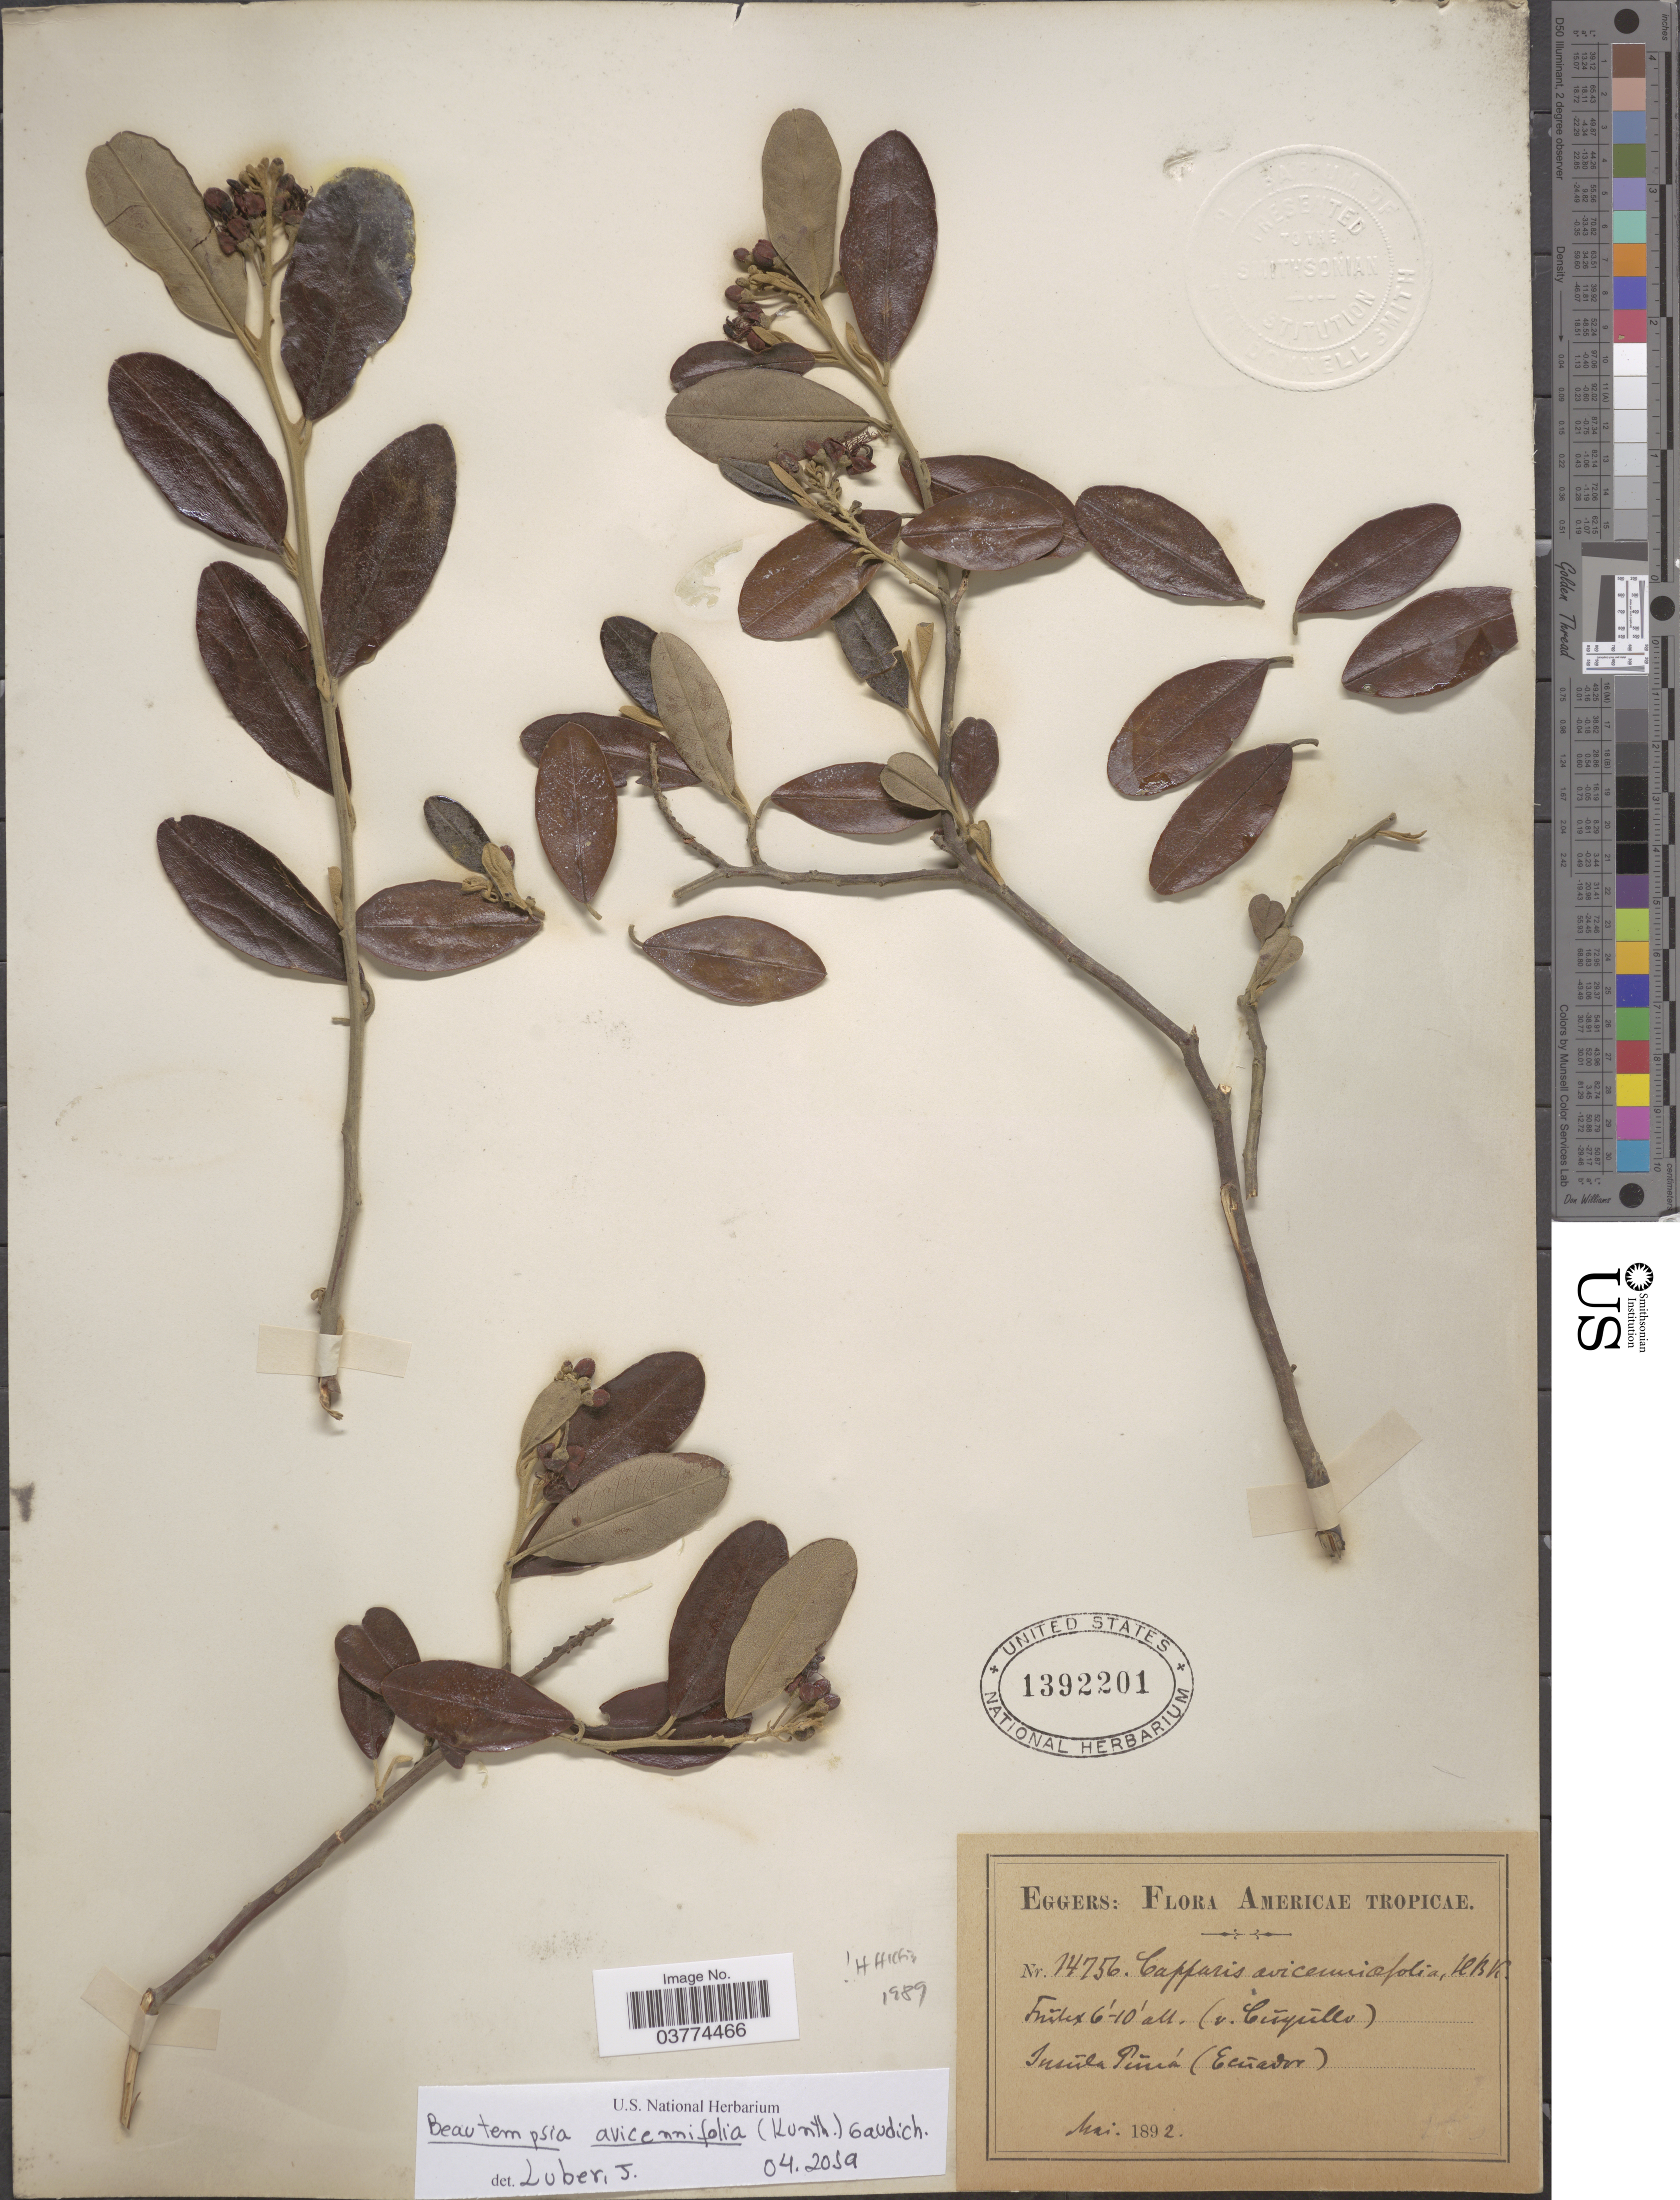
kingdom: Plantae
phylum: Tracheophyta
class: Magnoliopsida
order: Brassicales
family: Capparaceae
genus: Beautempsia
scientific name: Beautempsia avicenniifolia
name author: (Kunth) Gaudich.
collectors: -. Eggers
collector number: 74756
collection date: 1892-05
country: Ecuador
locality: Americae Tropicae. Insúla Puná.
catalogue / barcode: US 1392201